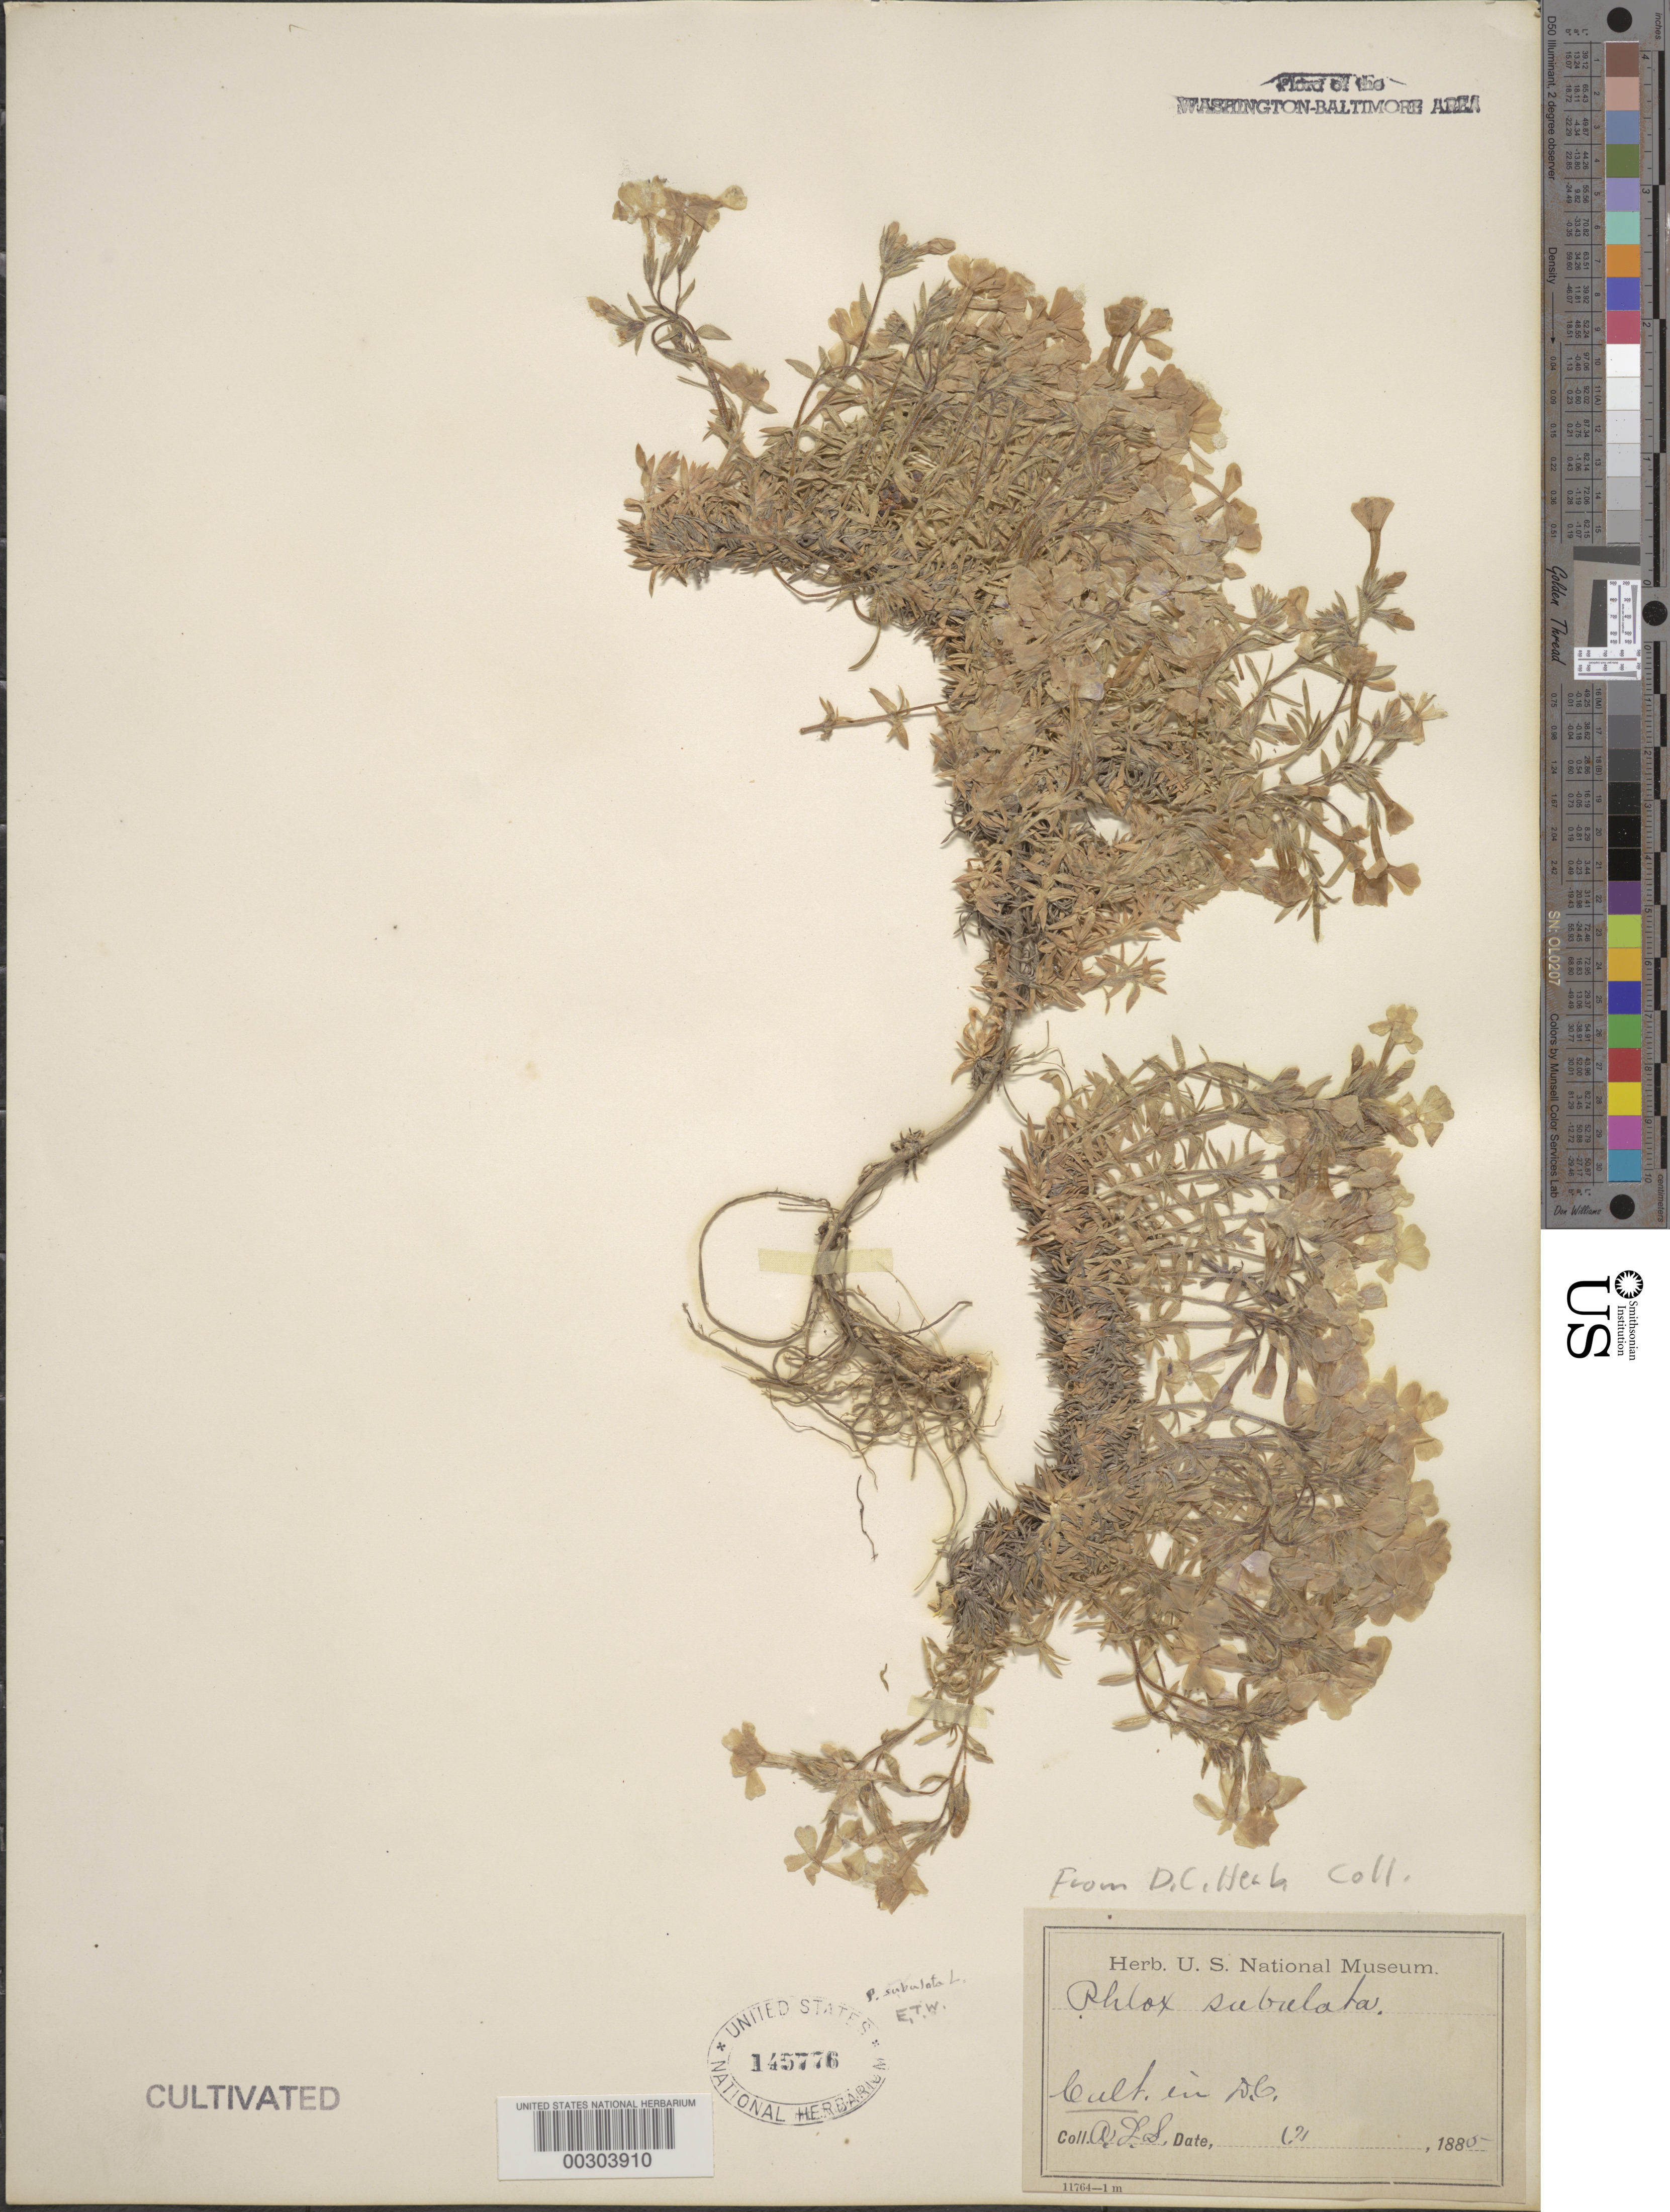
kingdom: Plantae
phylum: Tracheophyta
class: Magnoliopsida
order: Ericales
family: Polemoniaceae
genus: Phlox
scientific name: Phlox subulata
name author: L.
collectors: A. L. Schott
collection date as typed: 1885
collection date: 1885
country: United States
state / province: District of Columbia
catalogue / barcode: US 145776